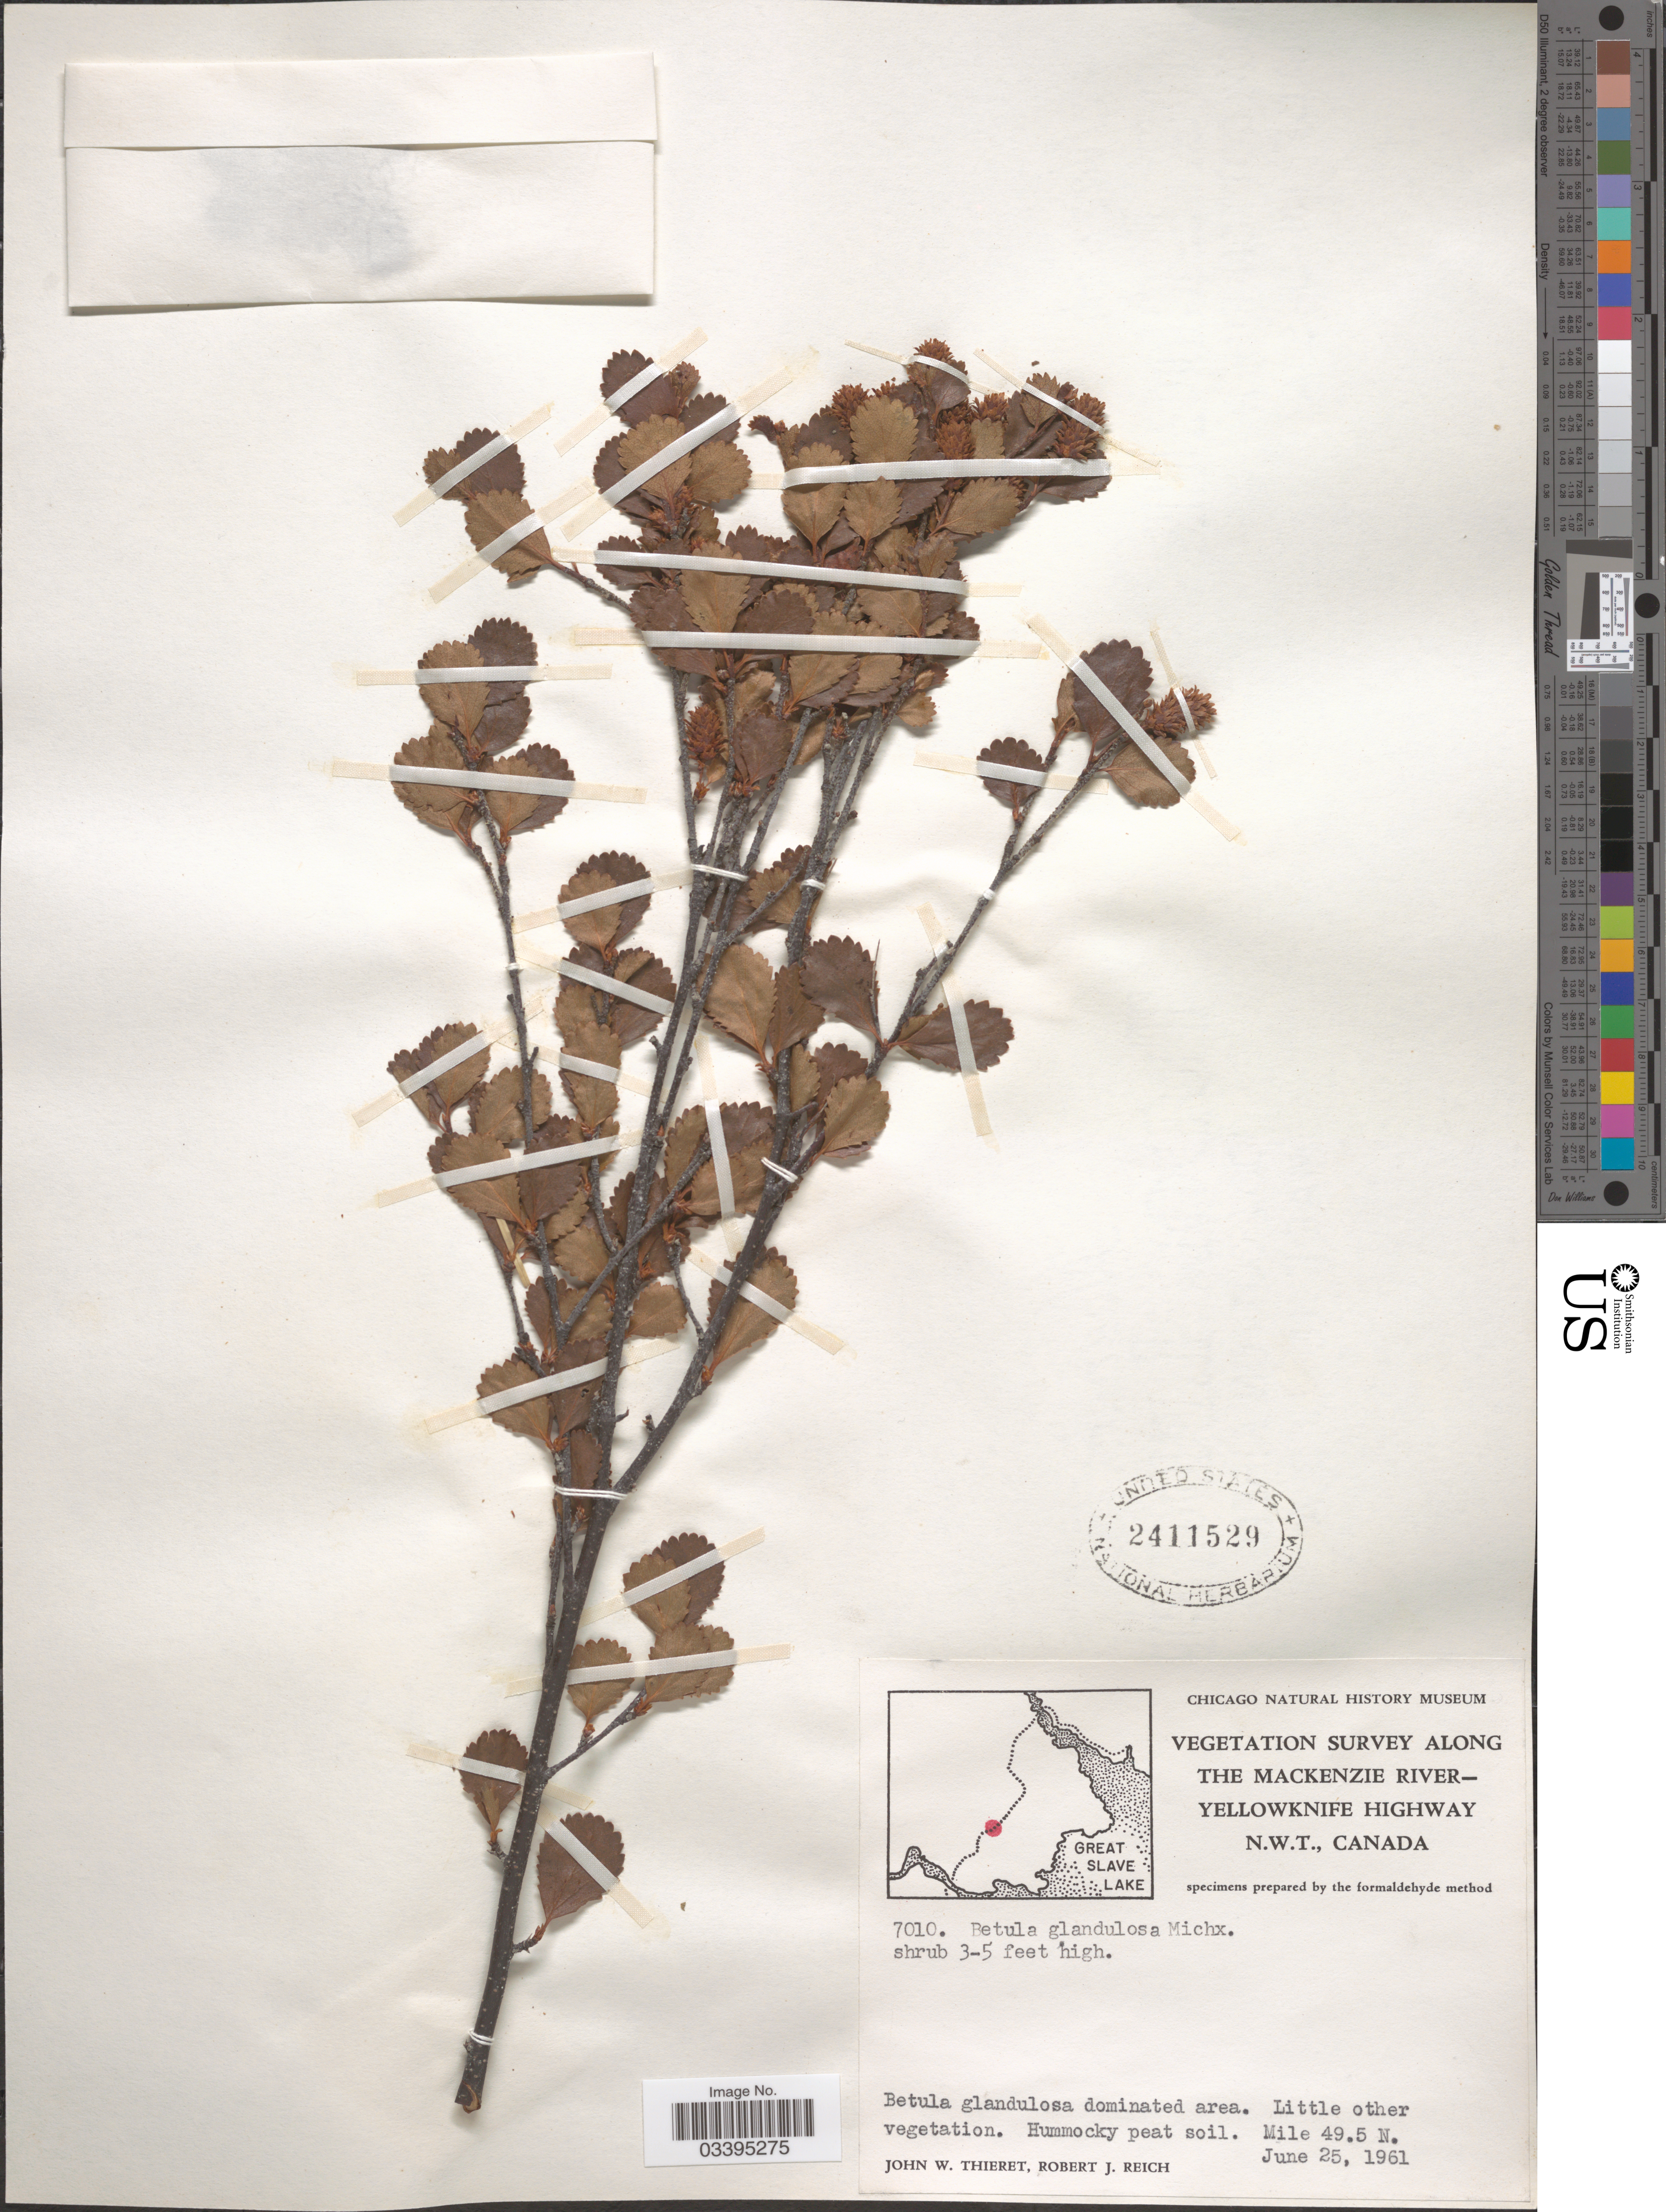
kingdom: Plantae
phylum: Tracheophyta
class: Magnoliopsida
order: Fagales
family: Betulaceae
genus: Betula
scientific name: Betula glandulosa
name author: Michx.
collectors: J. W. Thieret & R. Reich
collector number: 7010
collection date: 1961-06-25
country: Canada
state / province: Northwest Territories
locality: Along the Mackenzie River-Yellowknife Highway. Mile 49.5 N.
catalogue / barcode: US 2411529